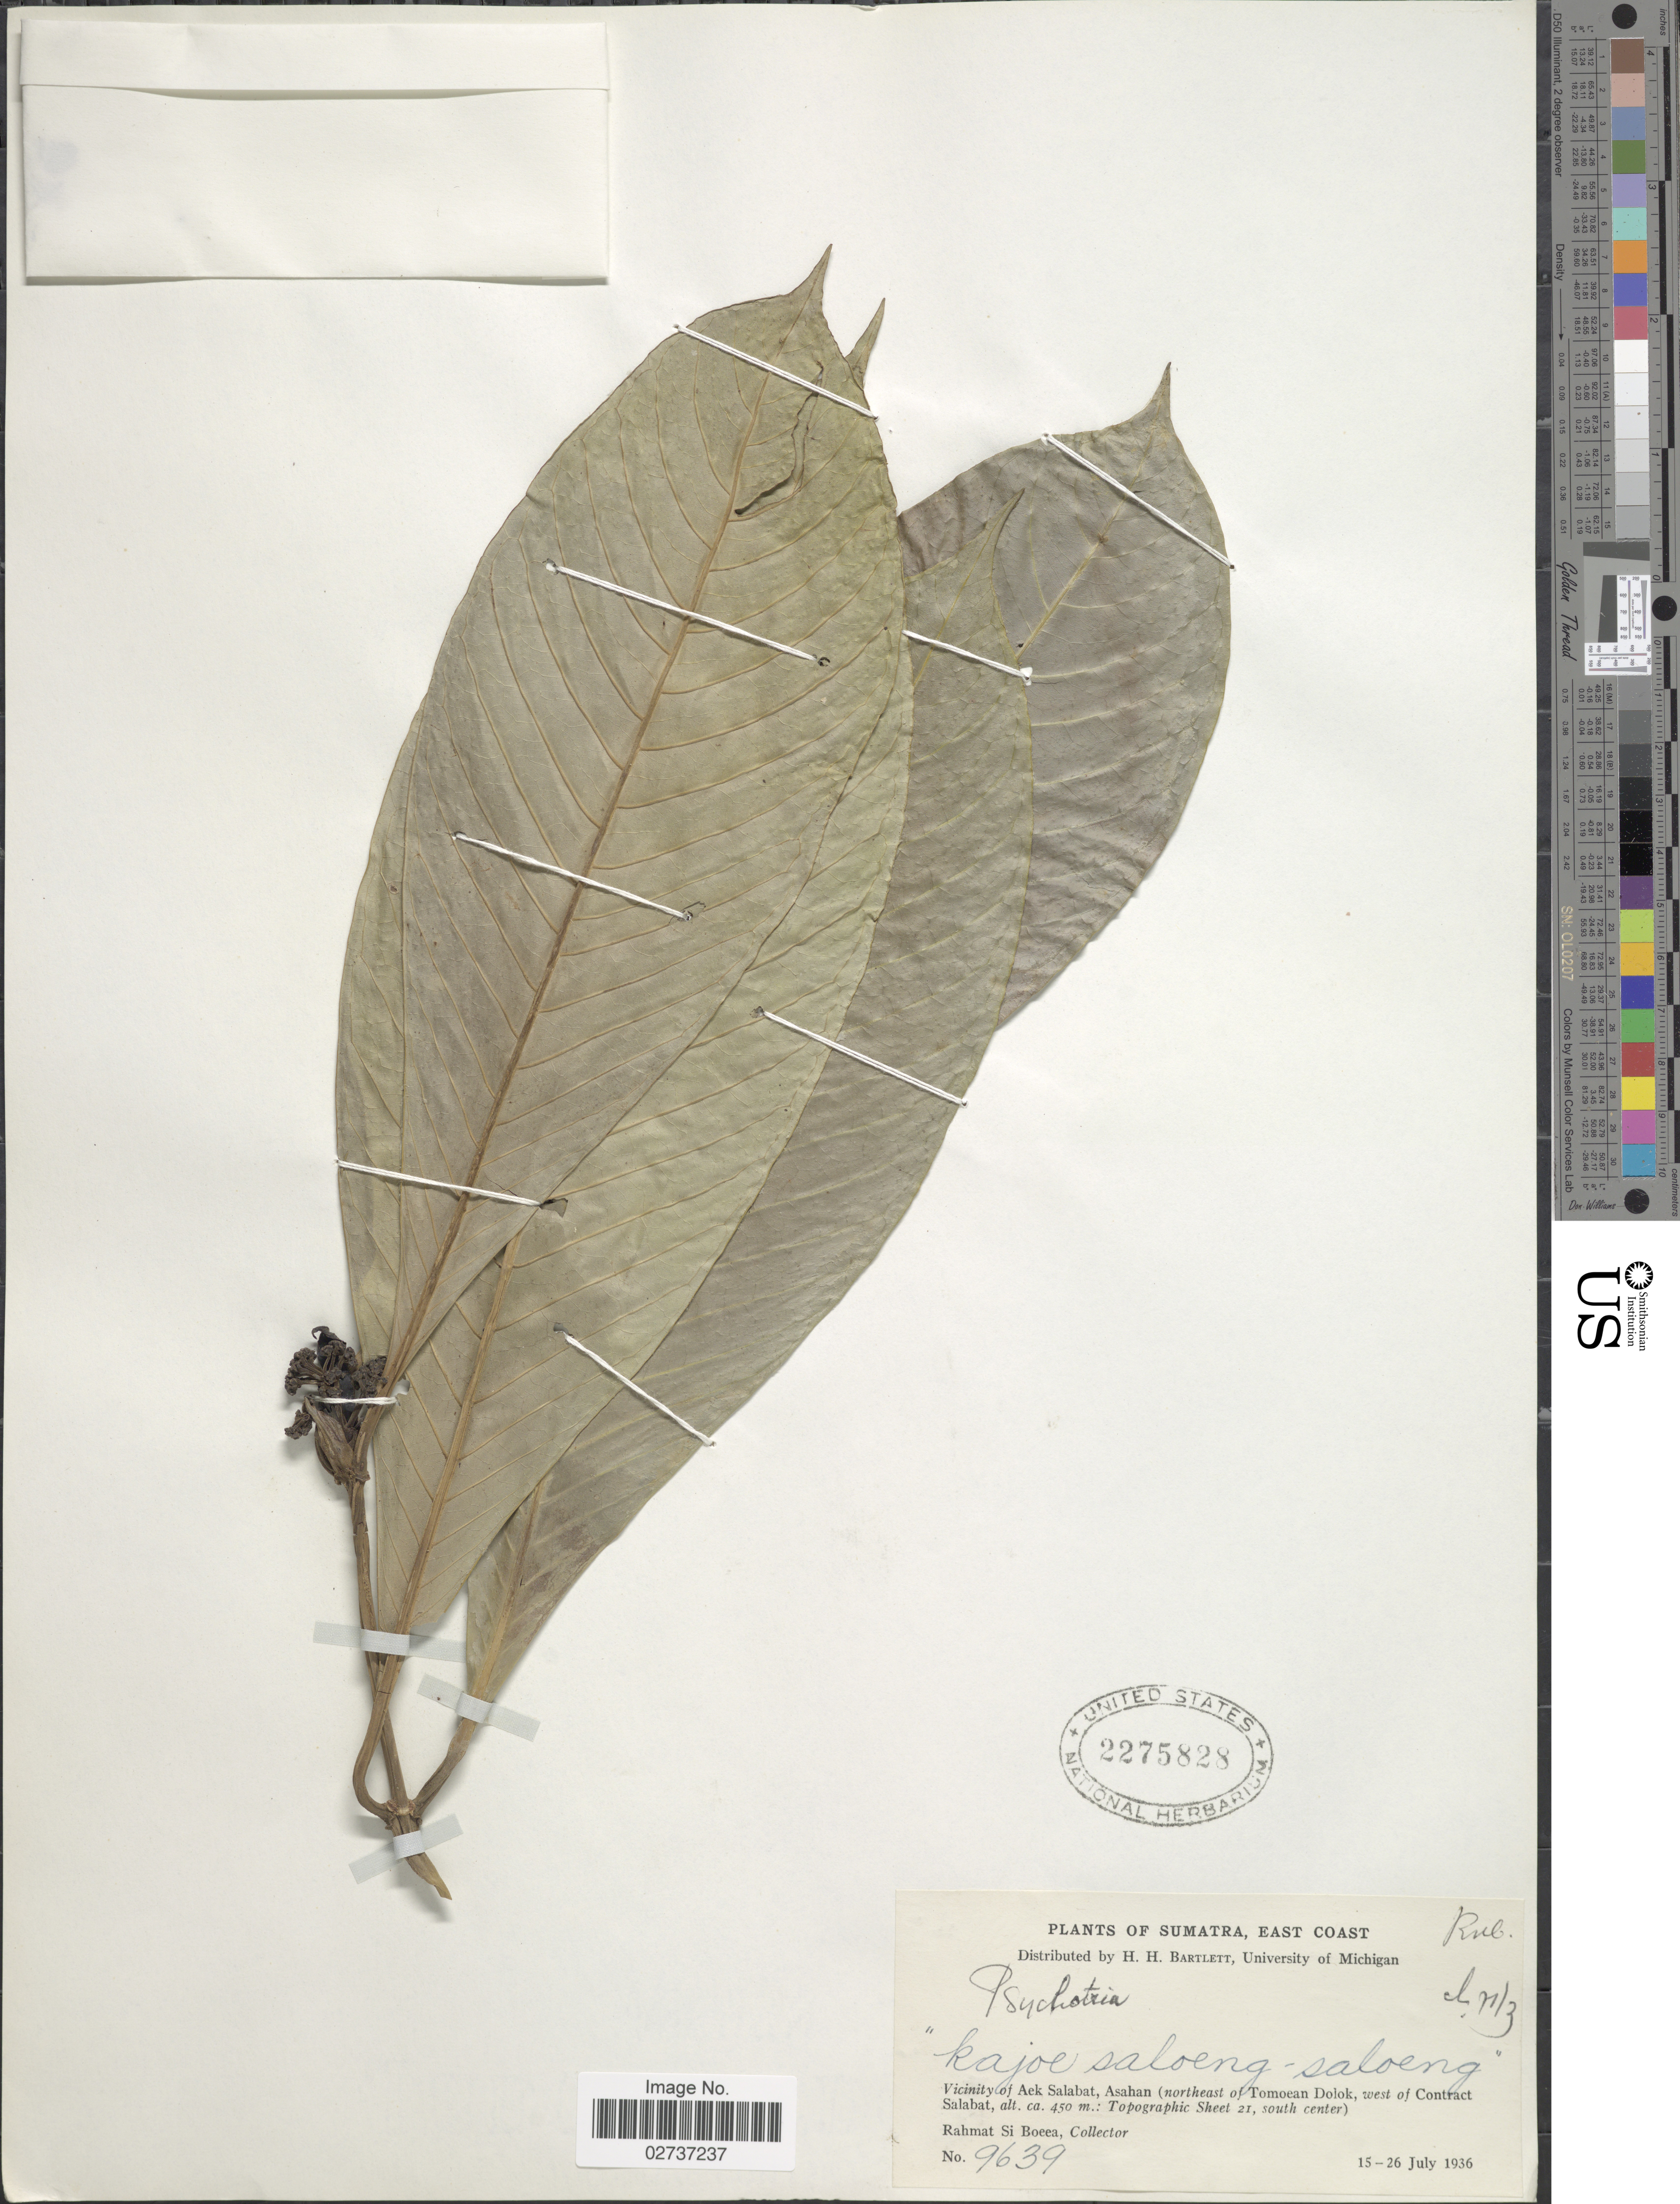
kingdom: Plantae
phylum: Tracheophyta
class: Magnoliopsida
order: Gentianales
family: Rubiaceae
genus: Psychotria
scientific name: Psychotria sp.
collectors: Rahmat Si Boeea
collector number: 9639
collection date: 1936-07-15/1936-07-26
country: Indonesia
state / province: Sumatra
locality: East Coast, Vicinity of Aek Salabat, Asahan (northeast of Tomoean Dolok, west of Contract Salabat: Topographic Sheet, 21 south center)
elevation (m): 450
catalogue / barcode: US 2275828